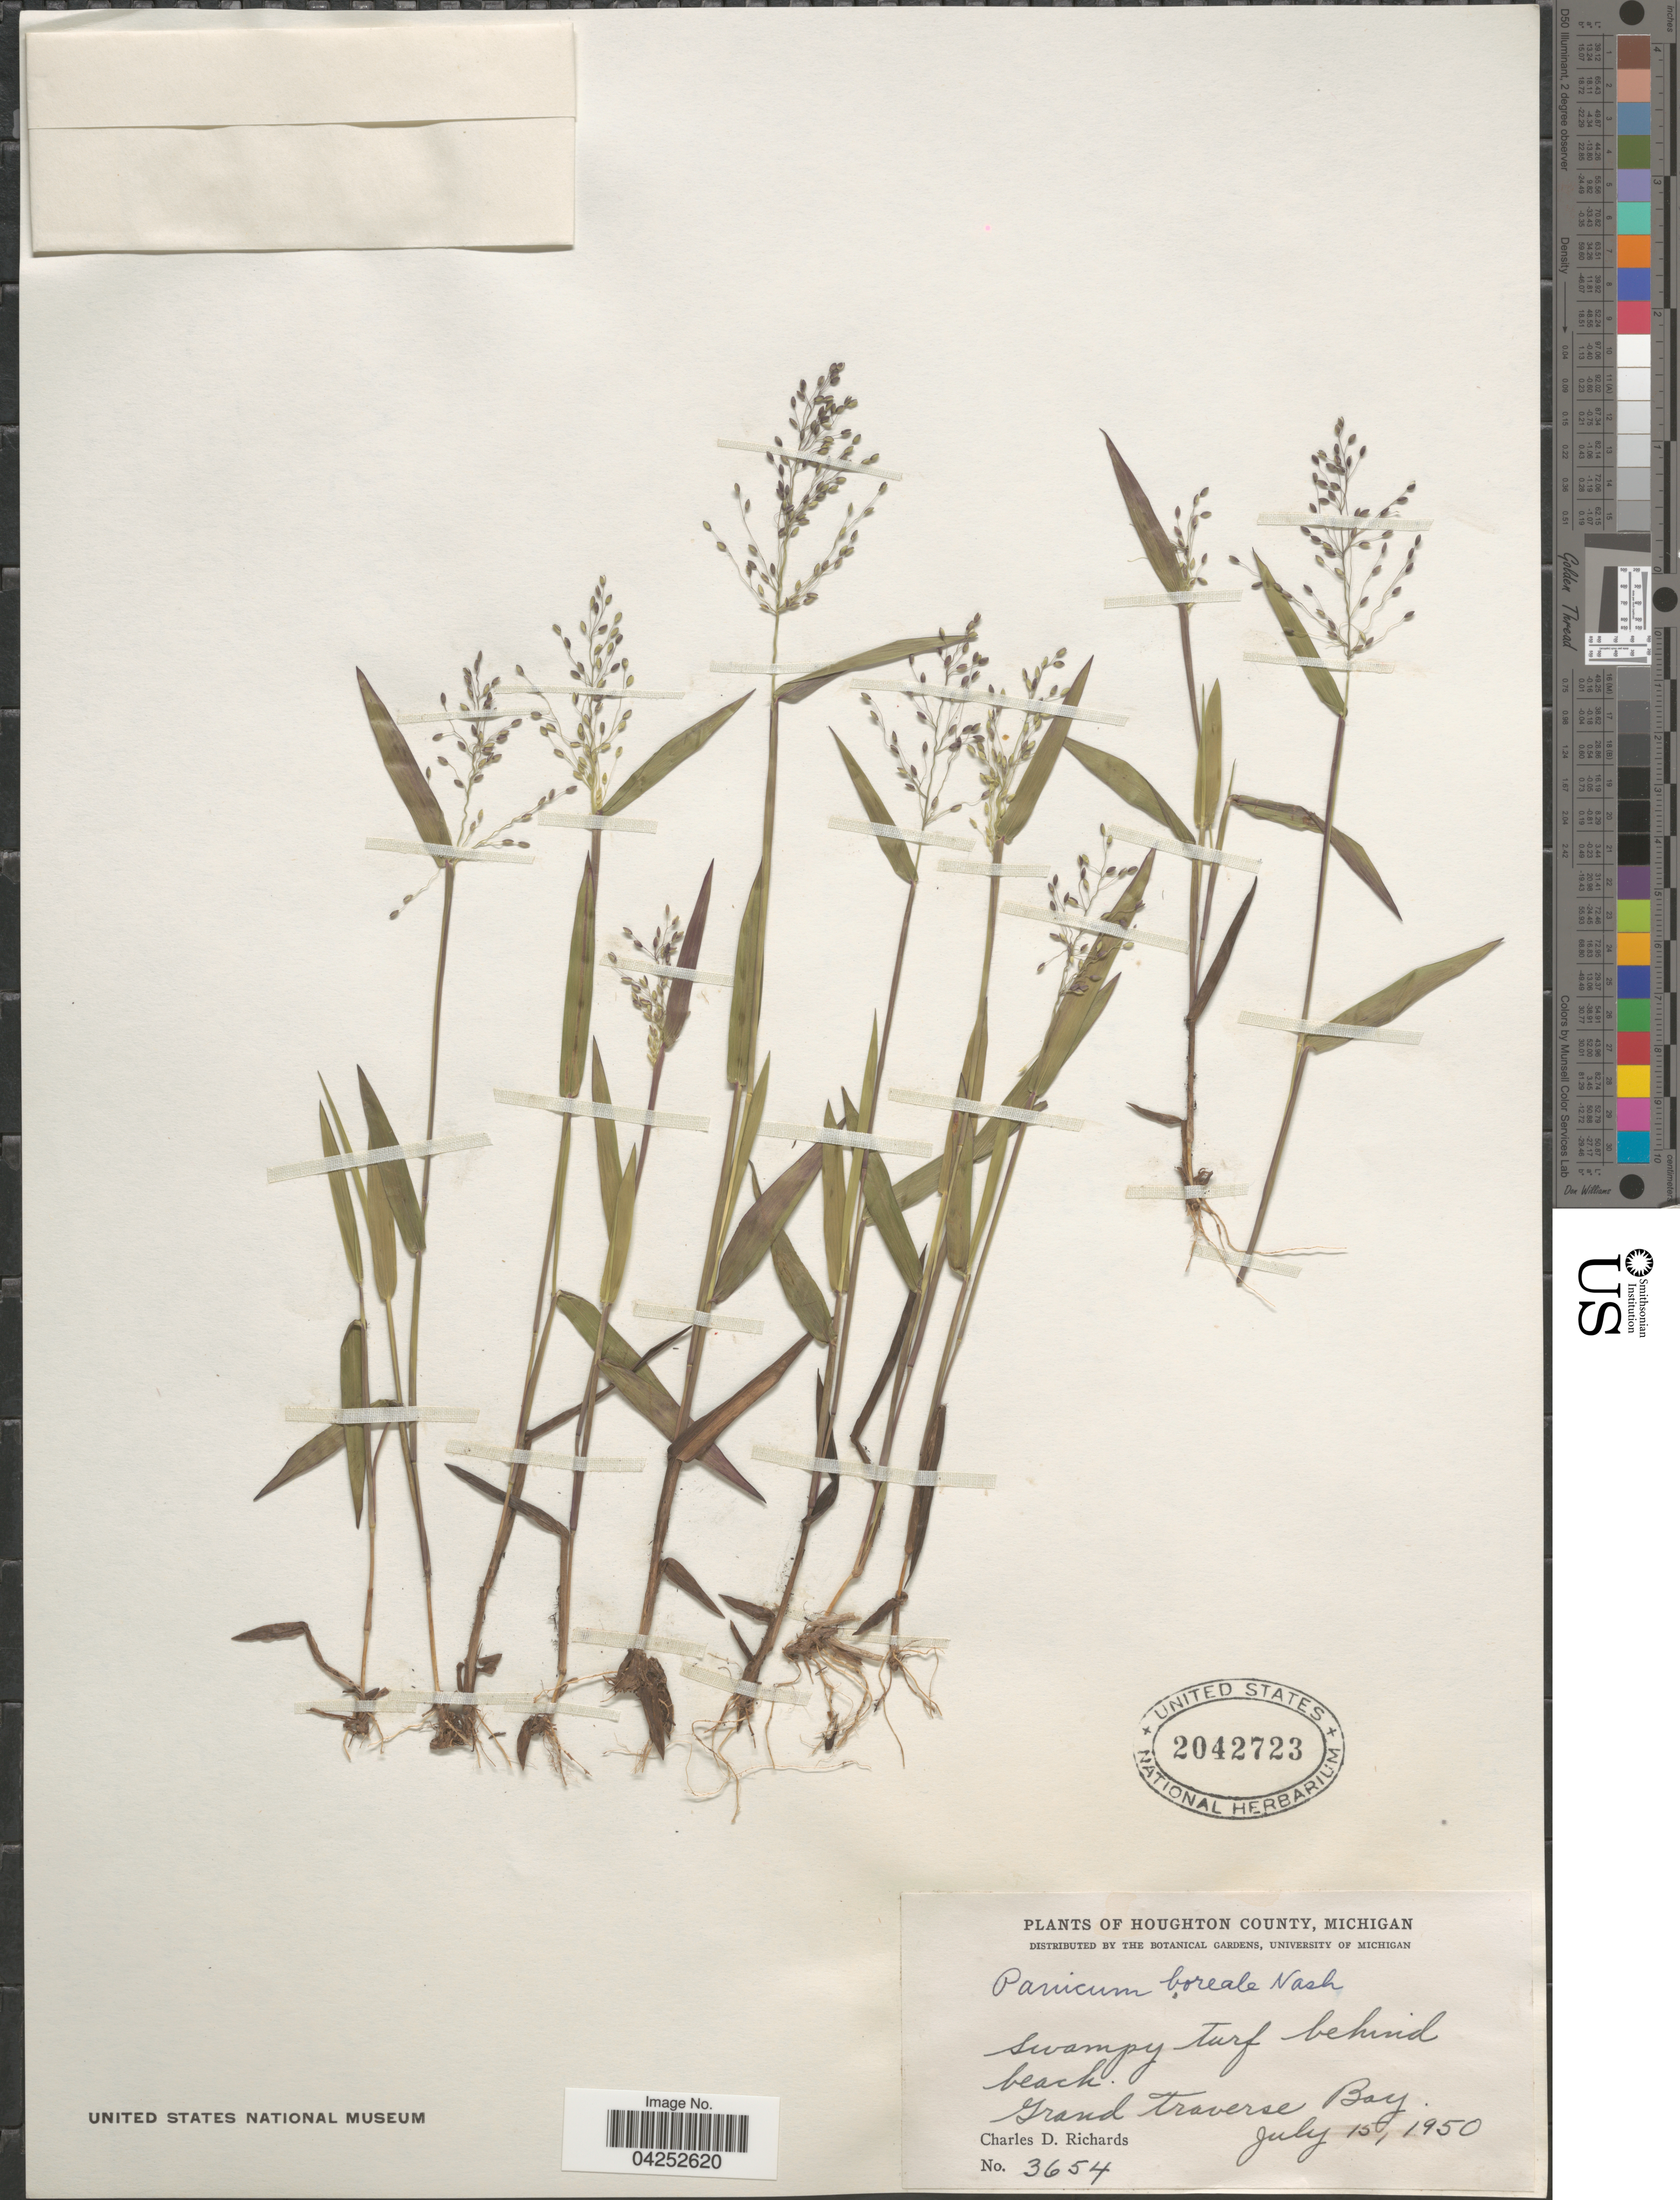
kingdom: Plantae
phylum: Tracheophyta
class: Liliopsida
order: Poales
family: Poaceae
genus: Dichanthelium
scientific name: Dichanthelium boreale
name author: (Nash) Freckmann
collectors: C. Richards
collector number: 3654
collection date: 1950-07-15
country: United States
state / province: Michigan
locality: Houghton County. Grand Traverse Bay.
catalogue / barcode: US 2042723